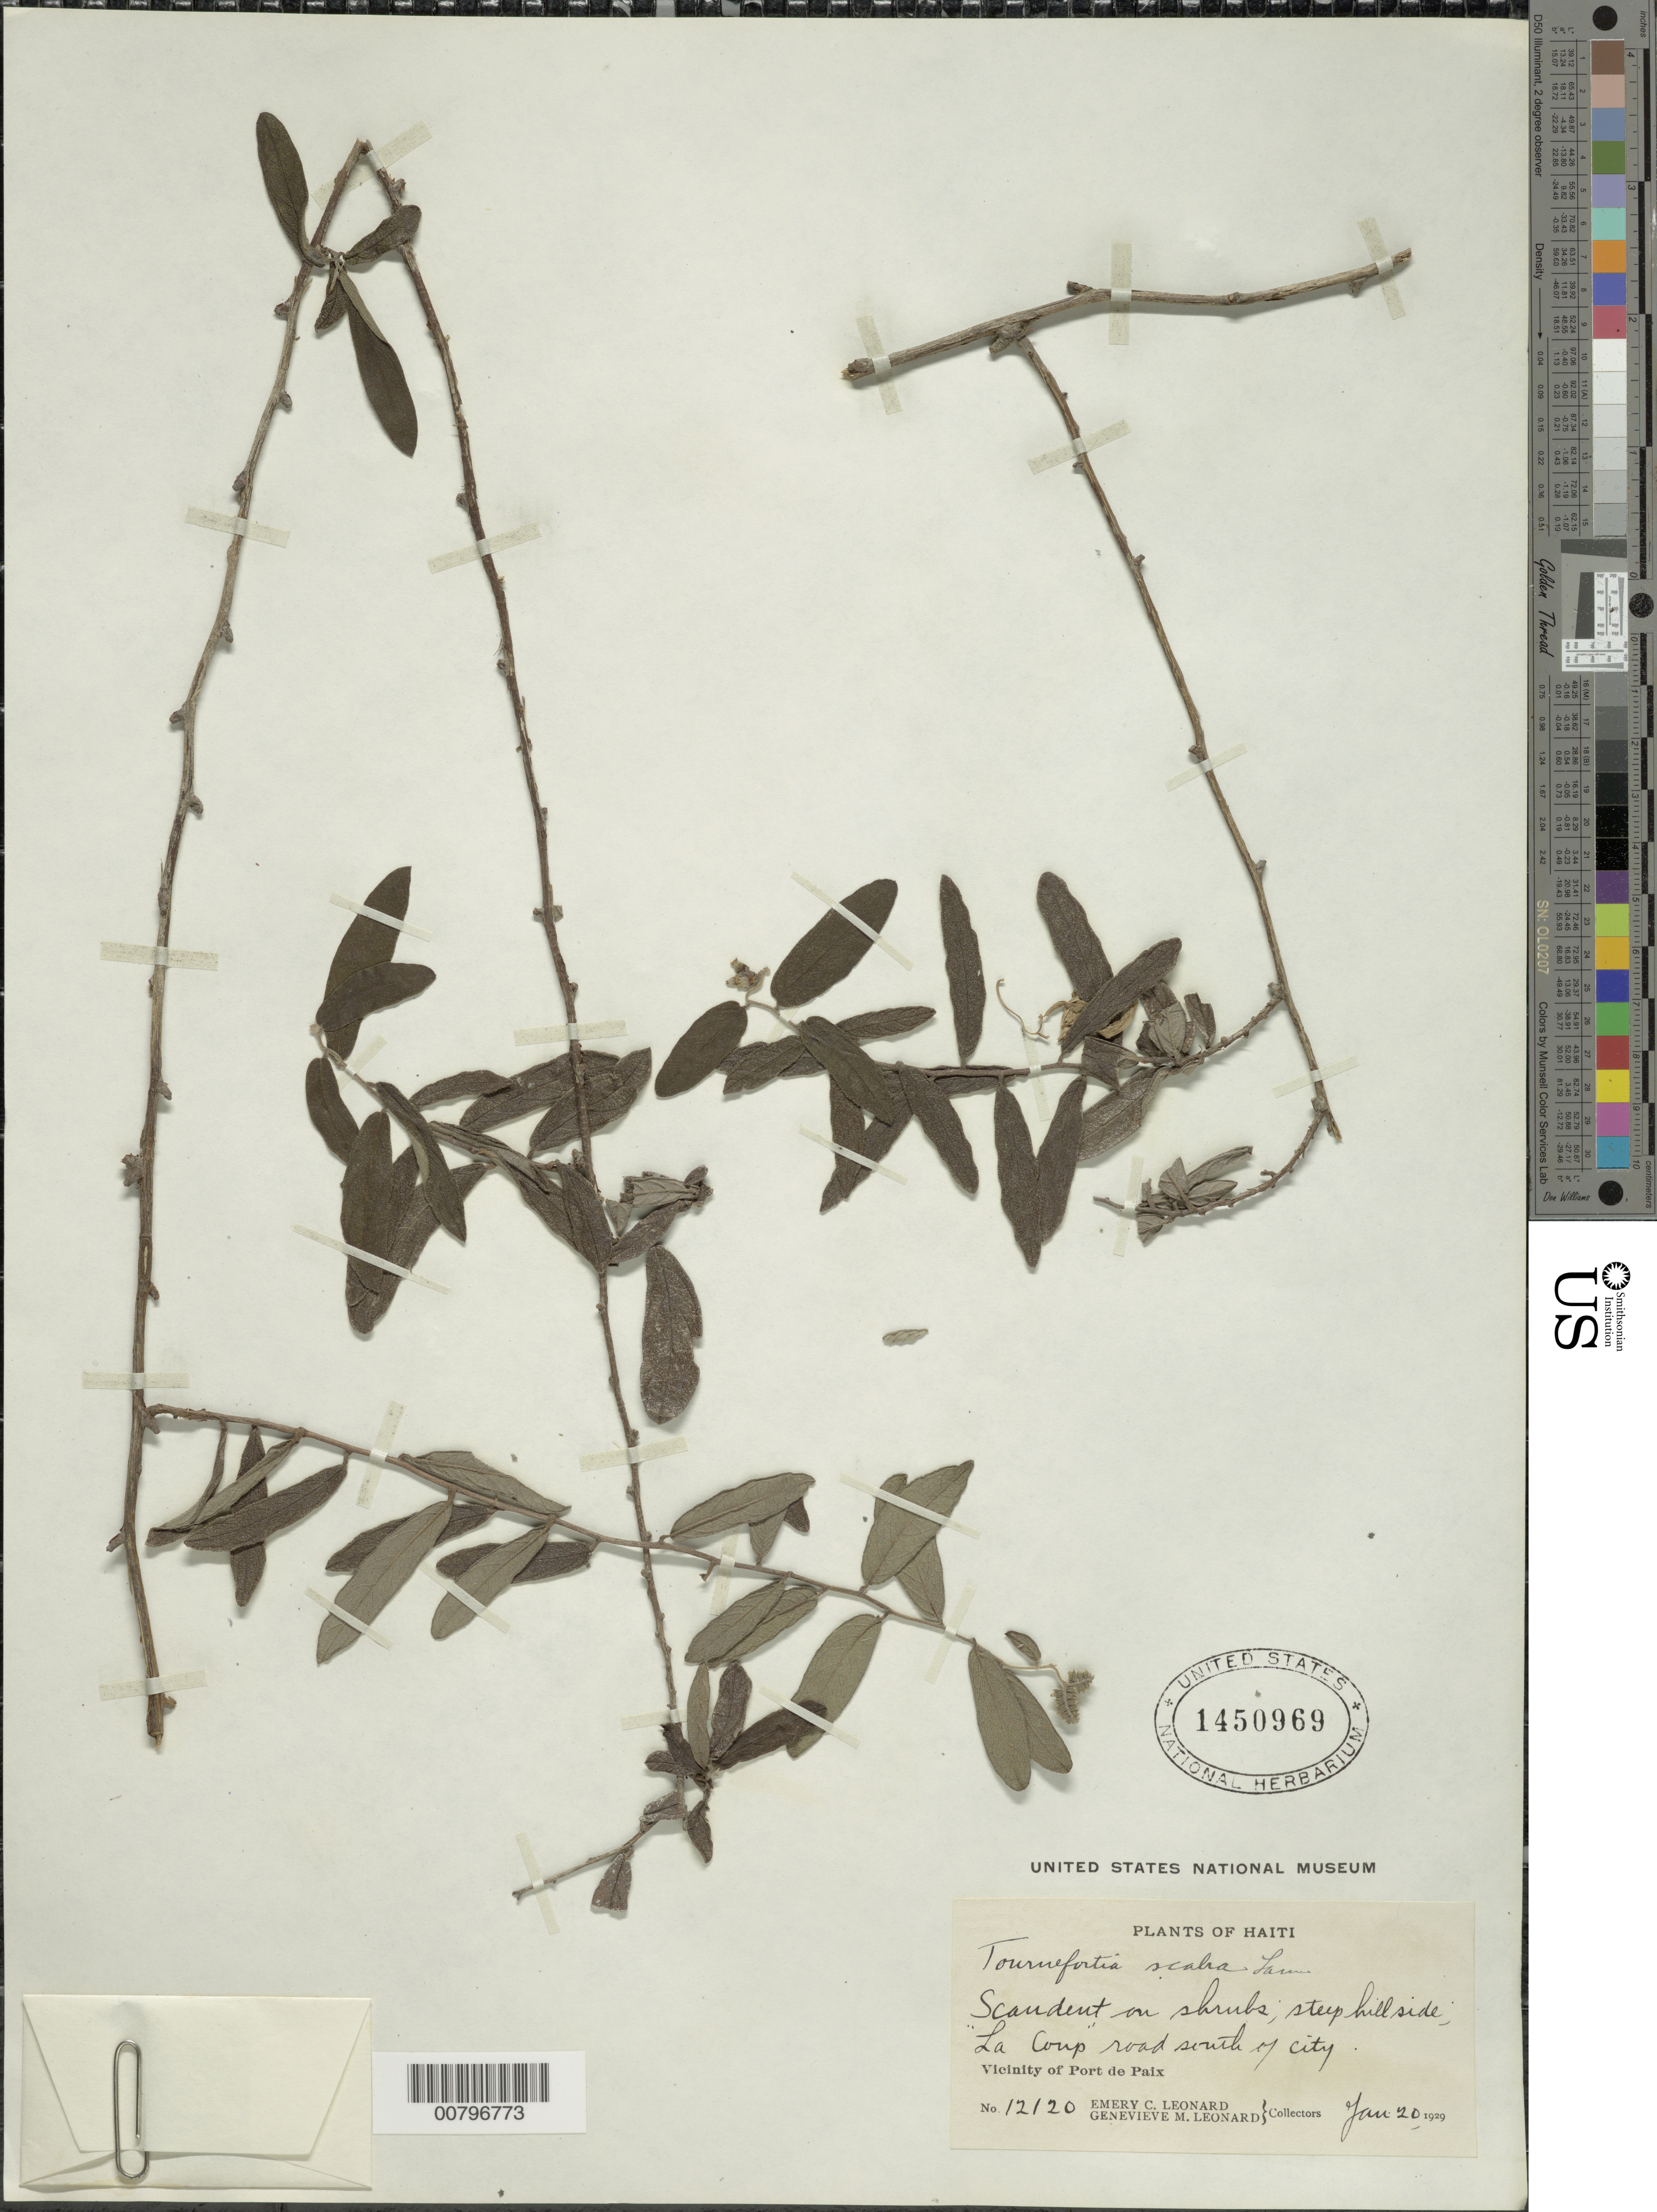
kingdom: Plantae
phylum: Tracheophyta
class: Magnoliopsida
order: Boraginales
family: Heliotropiaceae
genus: Tournefortia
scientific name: Tournefortia scabra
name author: Lam.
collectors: E. C. Leonard & G. M. Leonard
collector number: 12120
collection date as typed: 20 Jan 1929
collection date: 1929-01-20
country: Haiti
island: Hispaniola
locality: Vicinity of Port de Paix, "La Coup" road south of city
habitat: Steep hillside.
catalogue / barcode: US 1450969